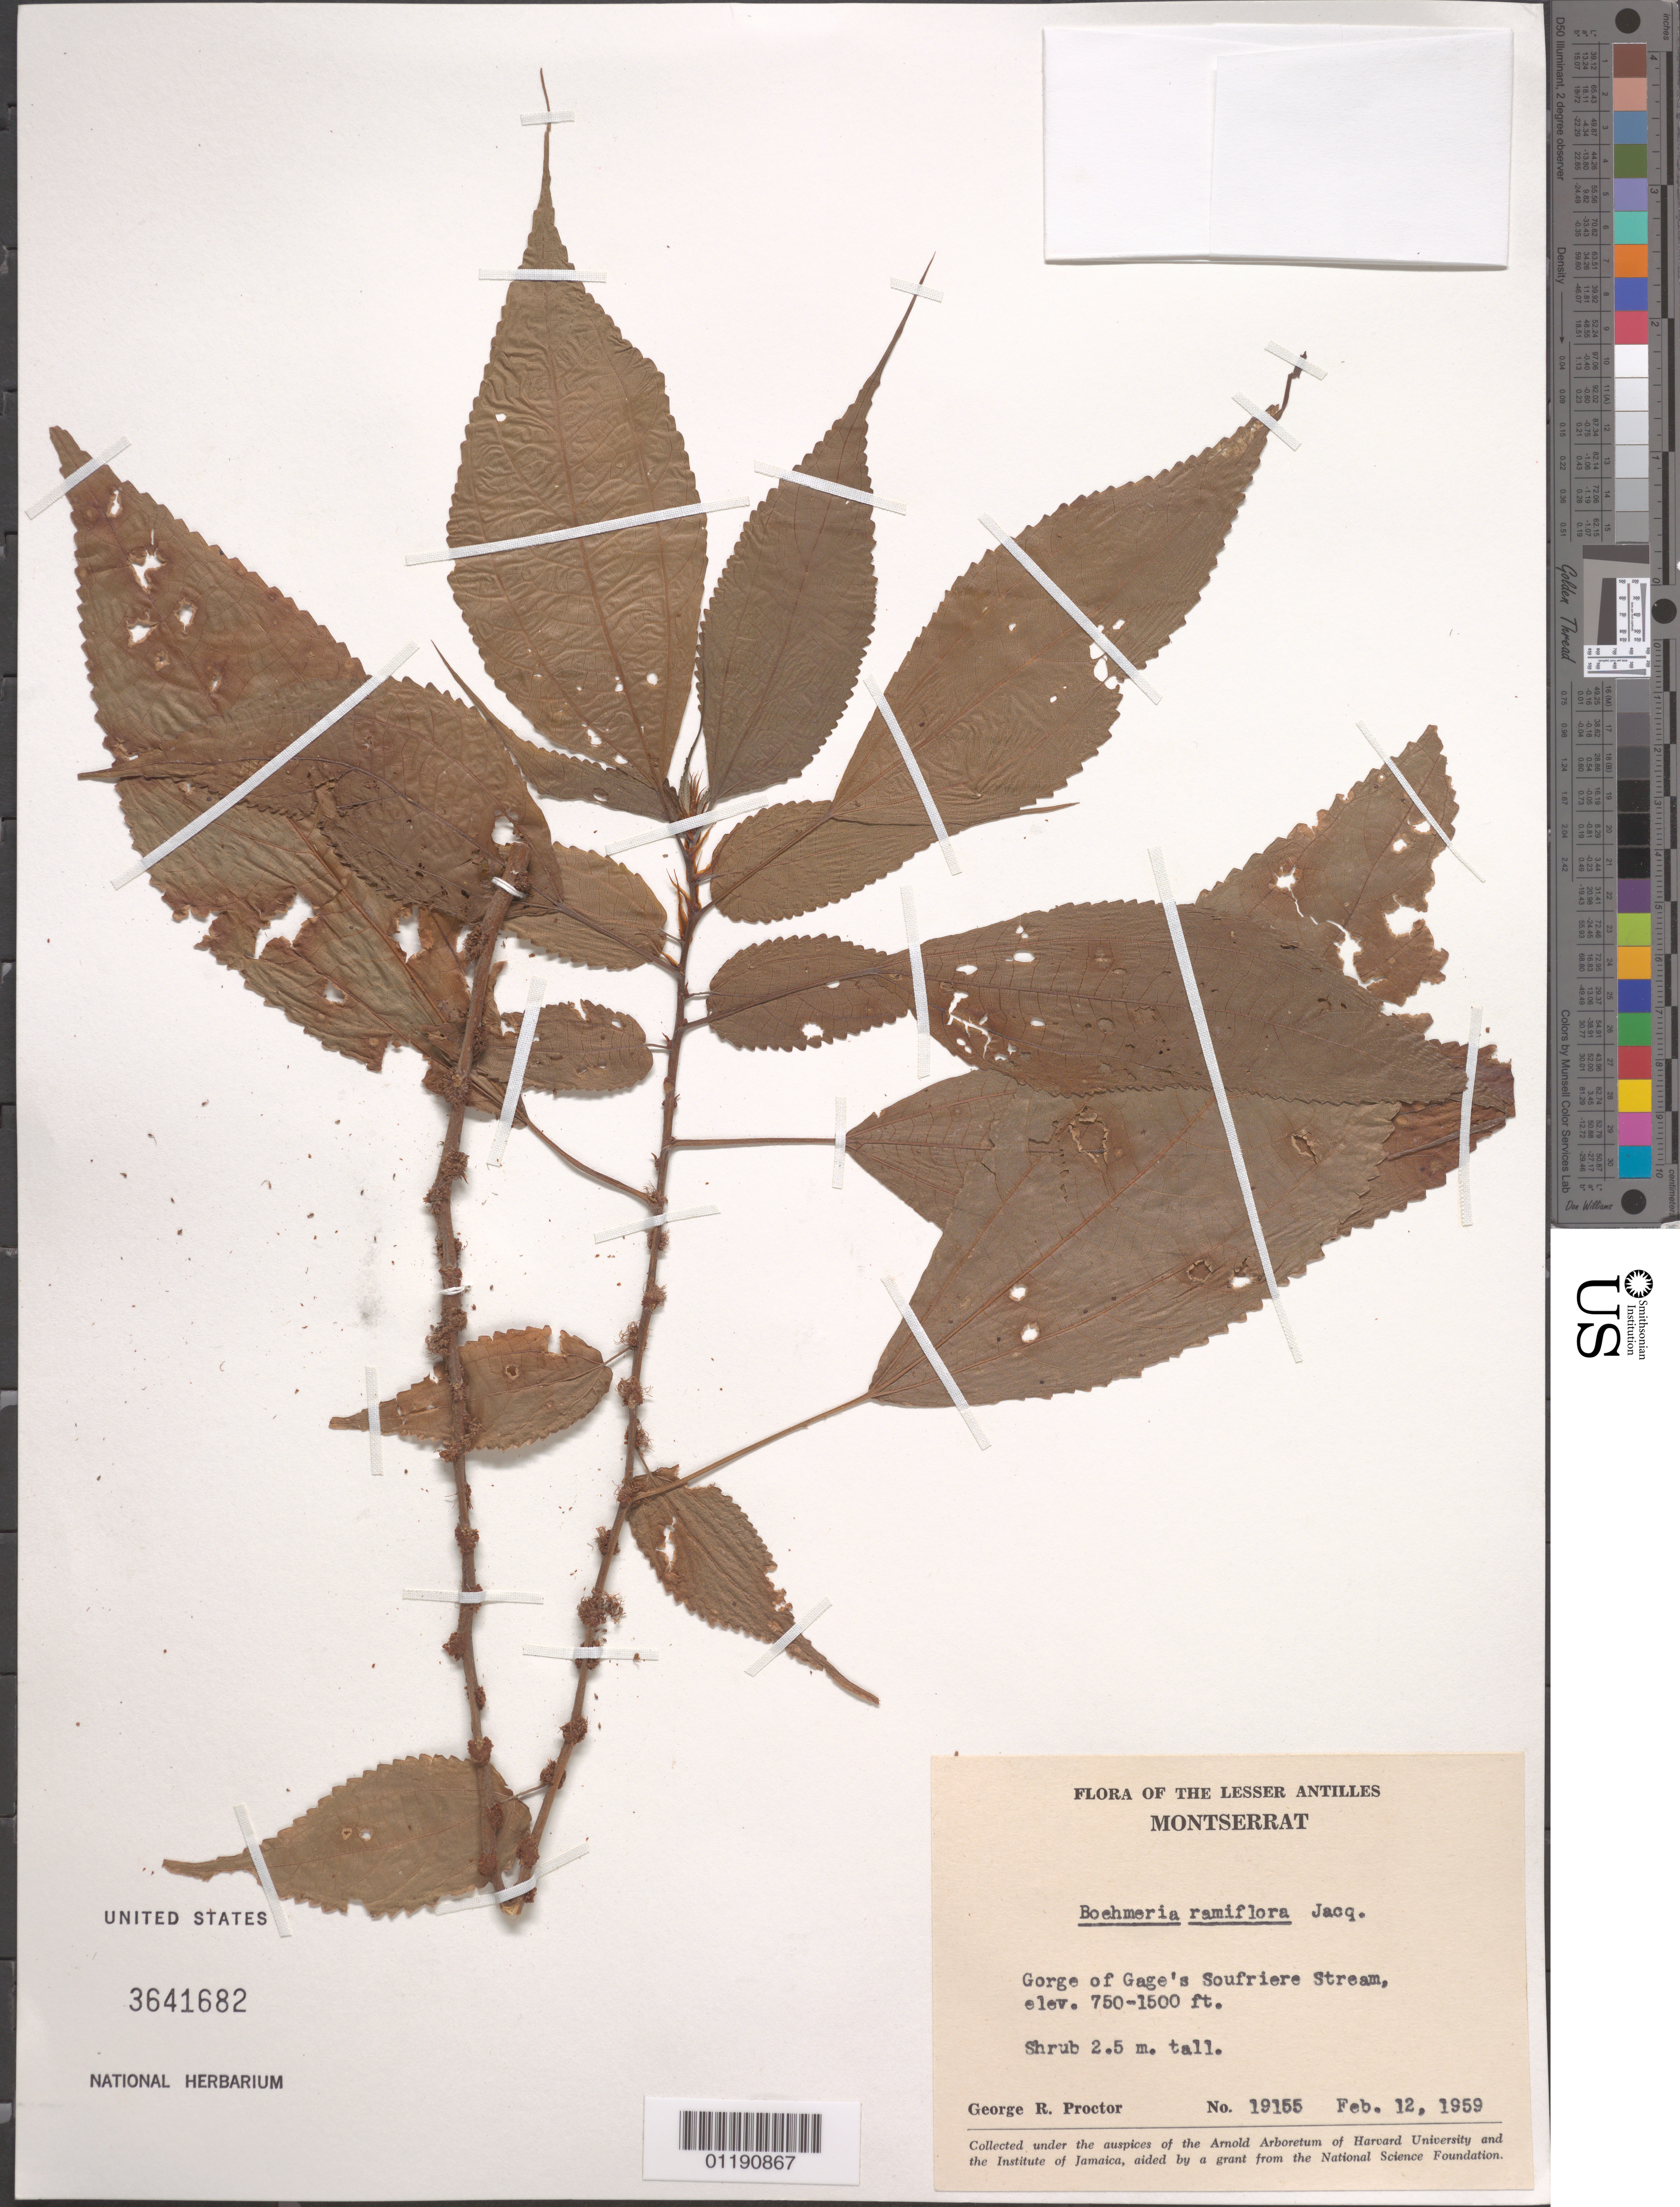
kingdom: Plantae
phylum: Tracheophyta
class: Magnoliopsida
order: Rosales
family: Urticaceae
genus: Boehmeria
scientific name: Boehmeria ramiflora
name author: Jacq.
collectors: G. R. Proctor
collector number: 19155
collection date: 1959-02-12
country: Montserrat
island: Montserrat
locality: Gorge of Gage's Soufriere Stream.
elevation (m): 229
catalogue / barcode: US 3641682